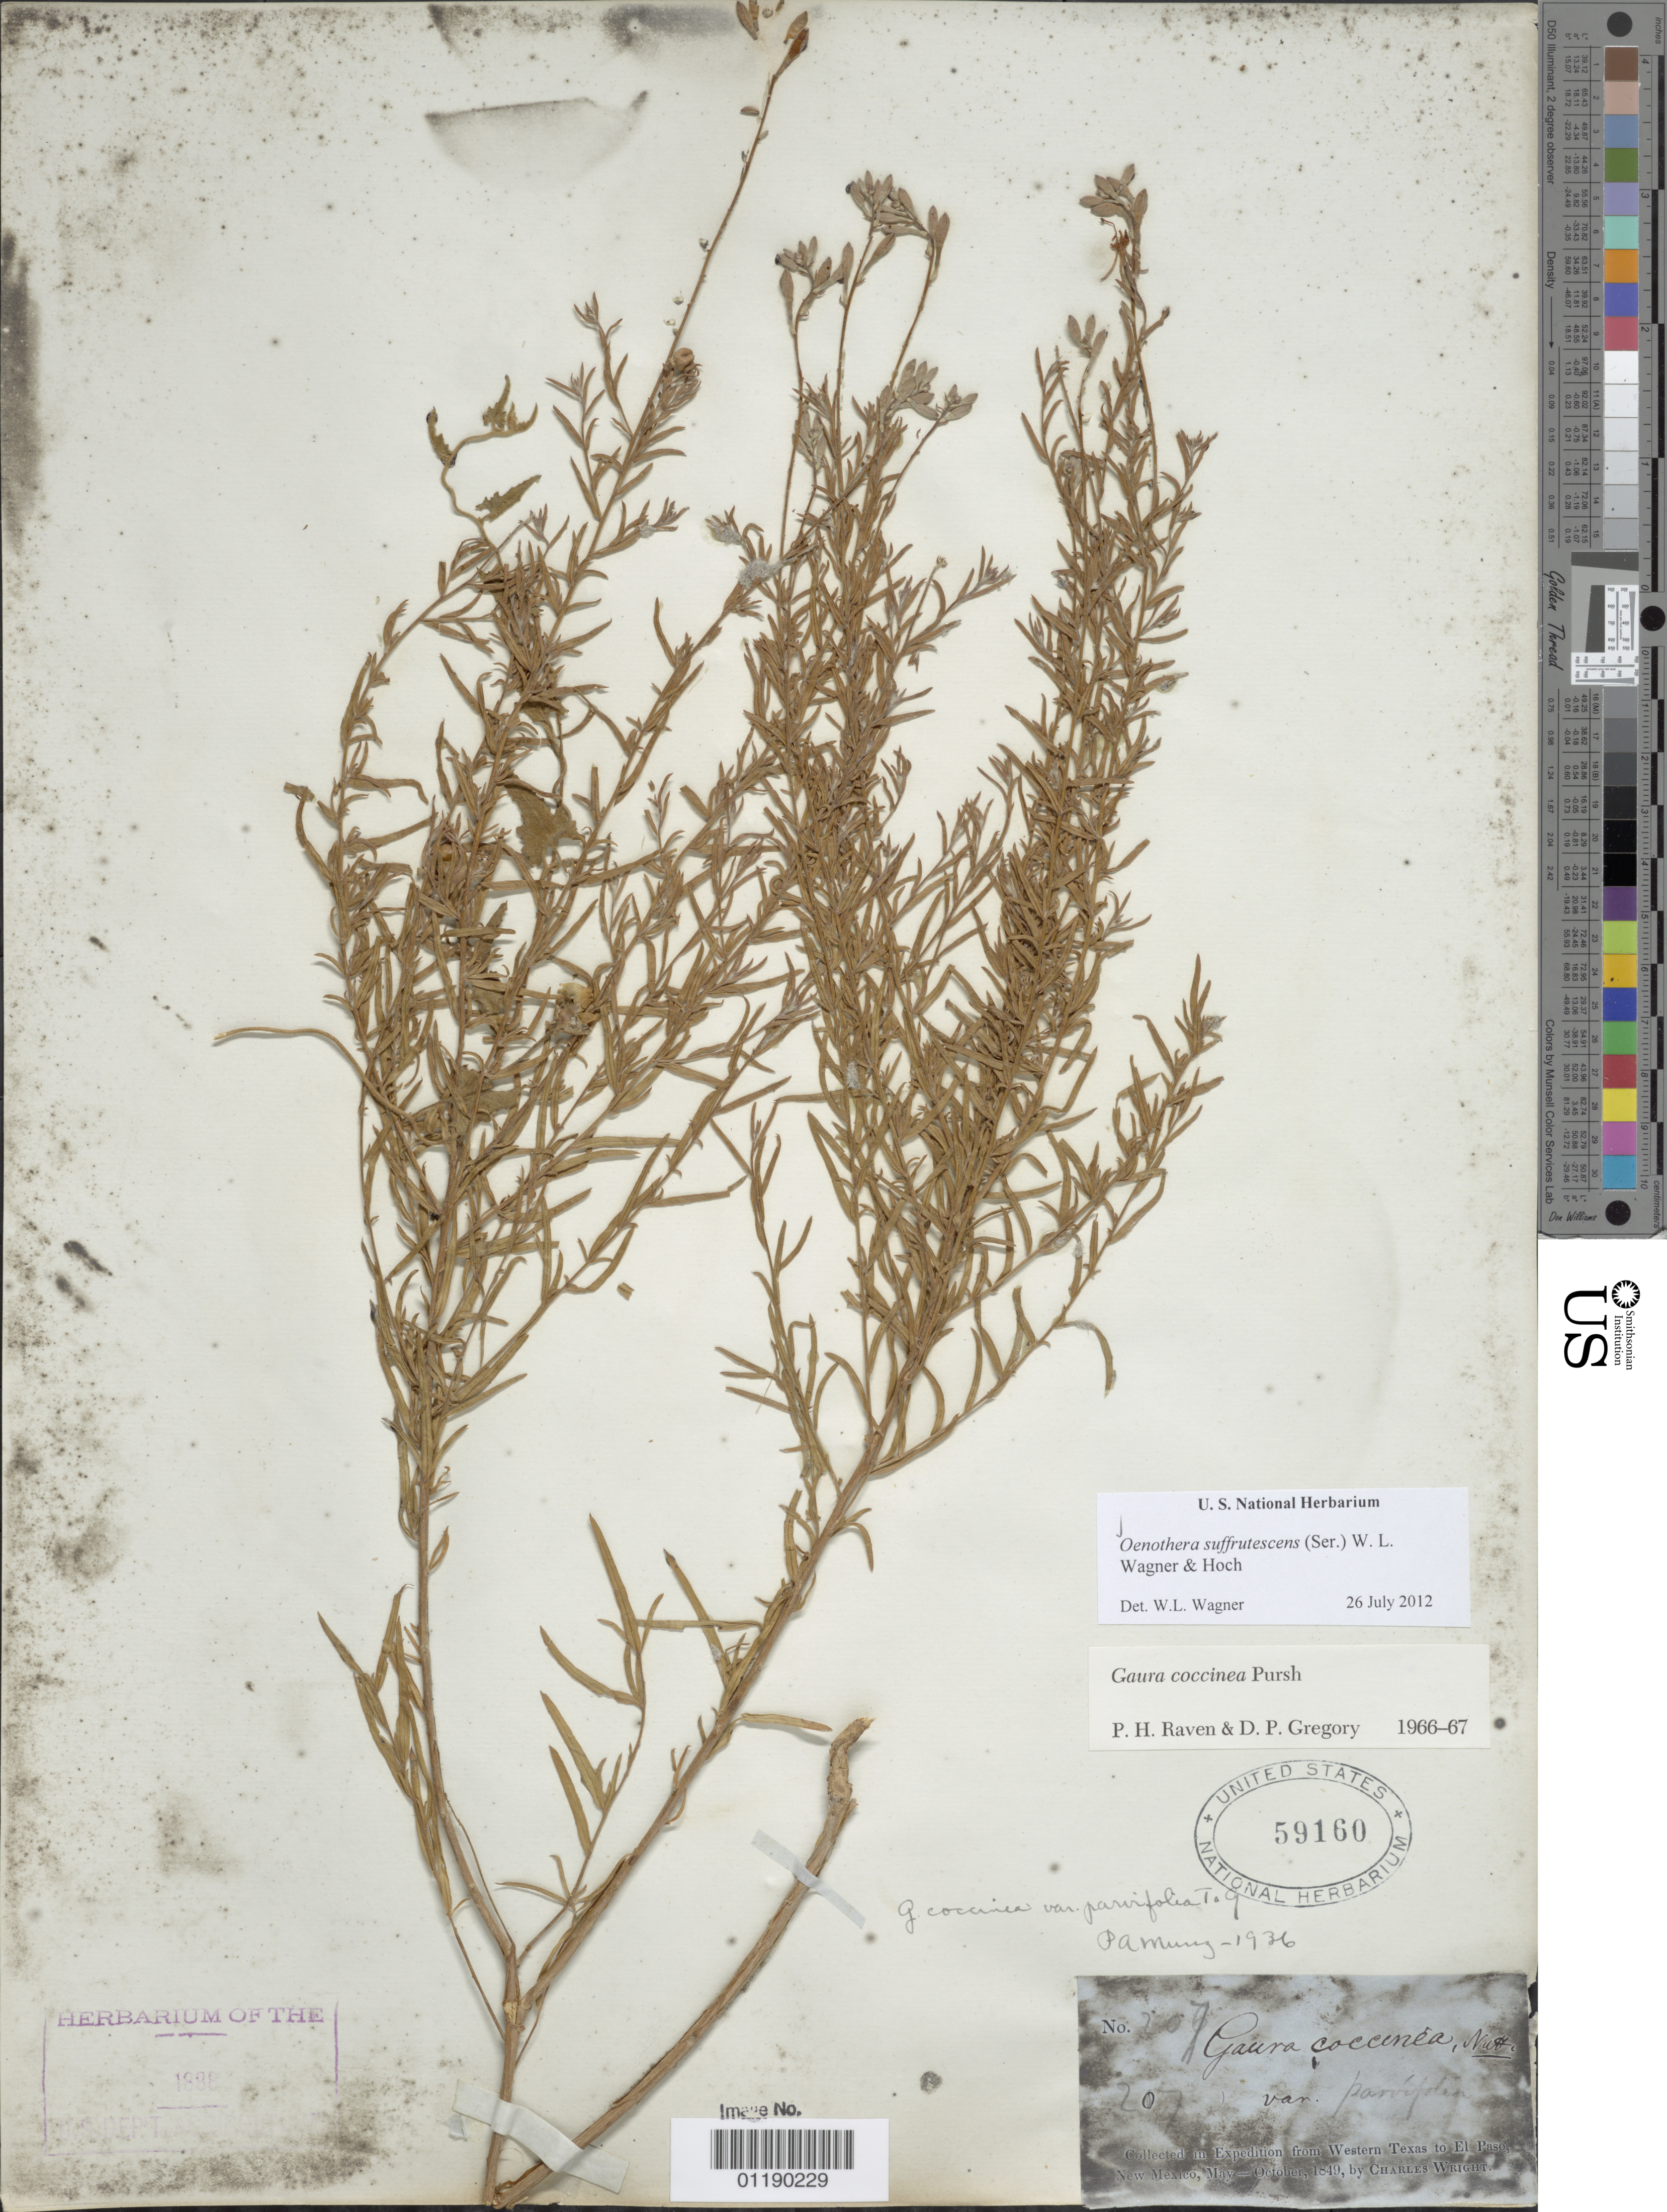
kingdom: Plantae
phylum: Tracheophyta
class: Magnoliopsida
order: Myrtales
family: Onagraceae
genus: Oenothera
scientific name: Oenothera suffrutescens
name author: (Ser.) W.L. Wagner & Hoch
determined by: Wagner, W. L., (BOT), Smithsonian Institution - National Museum of Natural History (UNITED STATES)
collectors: C. Wright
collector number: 207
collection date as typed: May 1849 to -- Oct 1849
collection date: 1849-05/1849-10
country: United States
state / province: New Mexico / Texas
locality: from Western Texas to El Paso, New Mexico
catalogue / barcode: US 59160